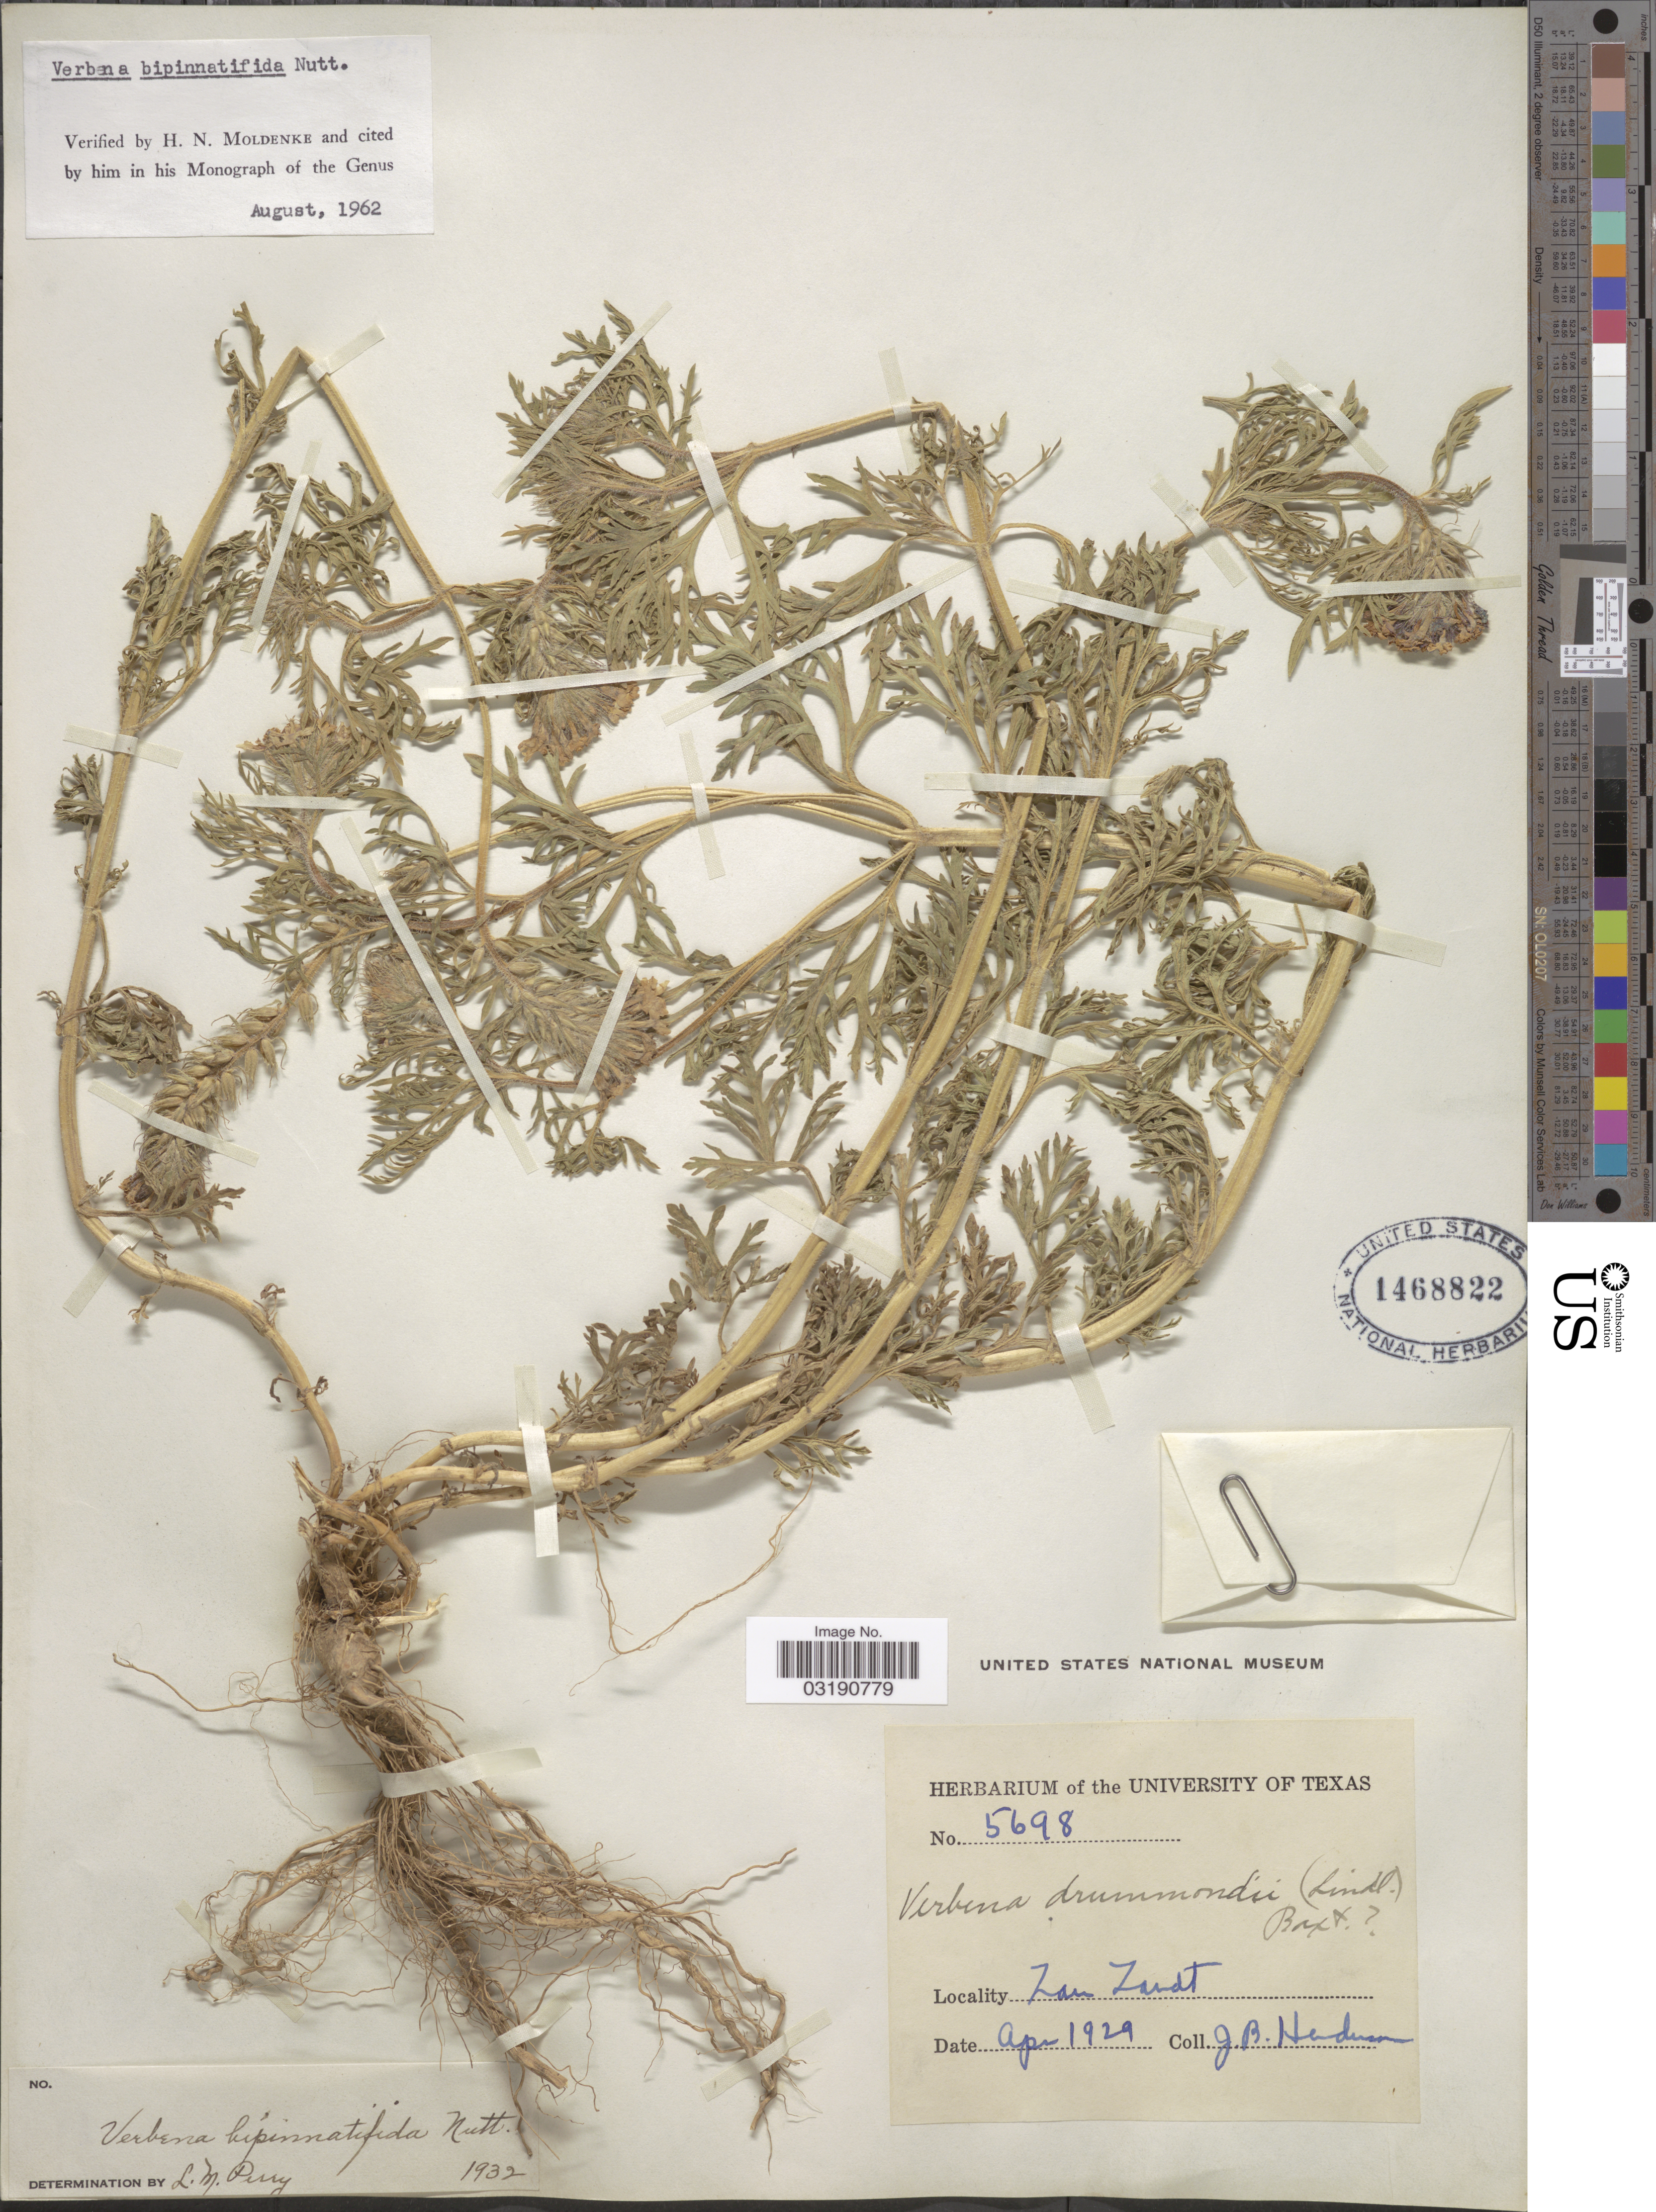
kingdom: Plantae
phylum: Tracheophyta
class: Magnoliopsida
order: Lamiales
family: Verbenaceae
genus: Verbena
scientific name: Verbena bipinnatifida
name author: (Schauer) Nutt.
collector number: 5698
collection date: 1929-04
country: United States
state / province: Texas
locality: Van Zandt.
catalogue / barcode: US 1468822